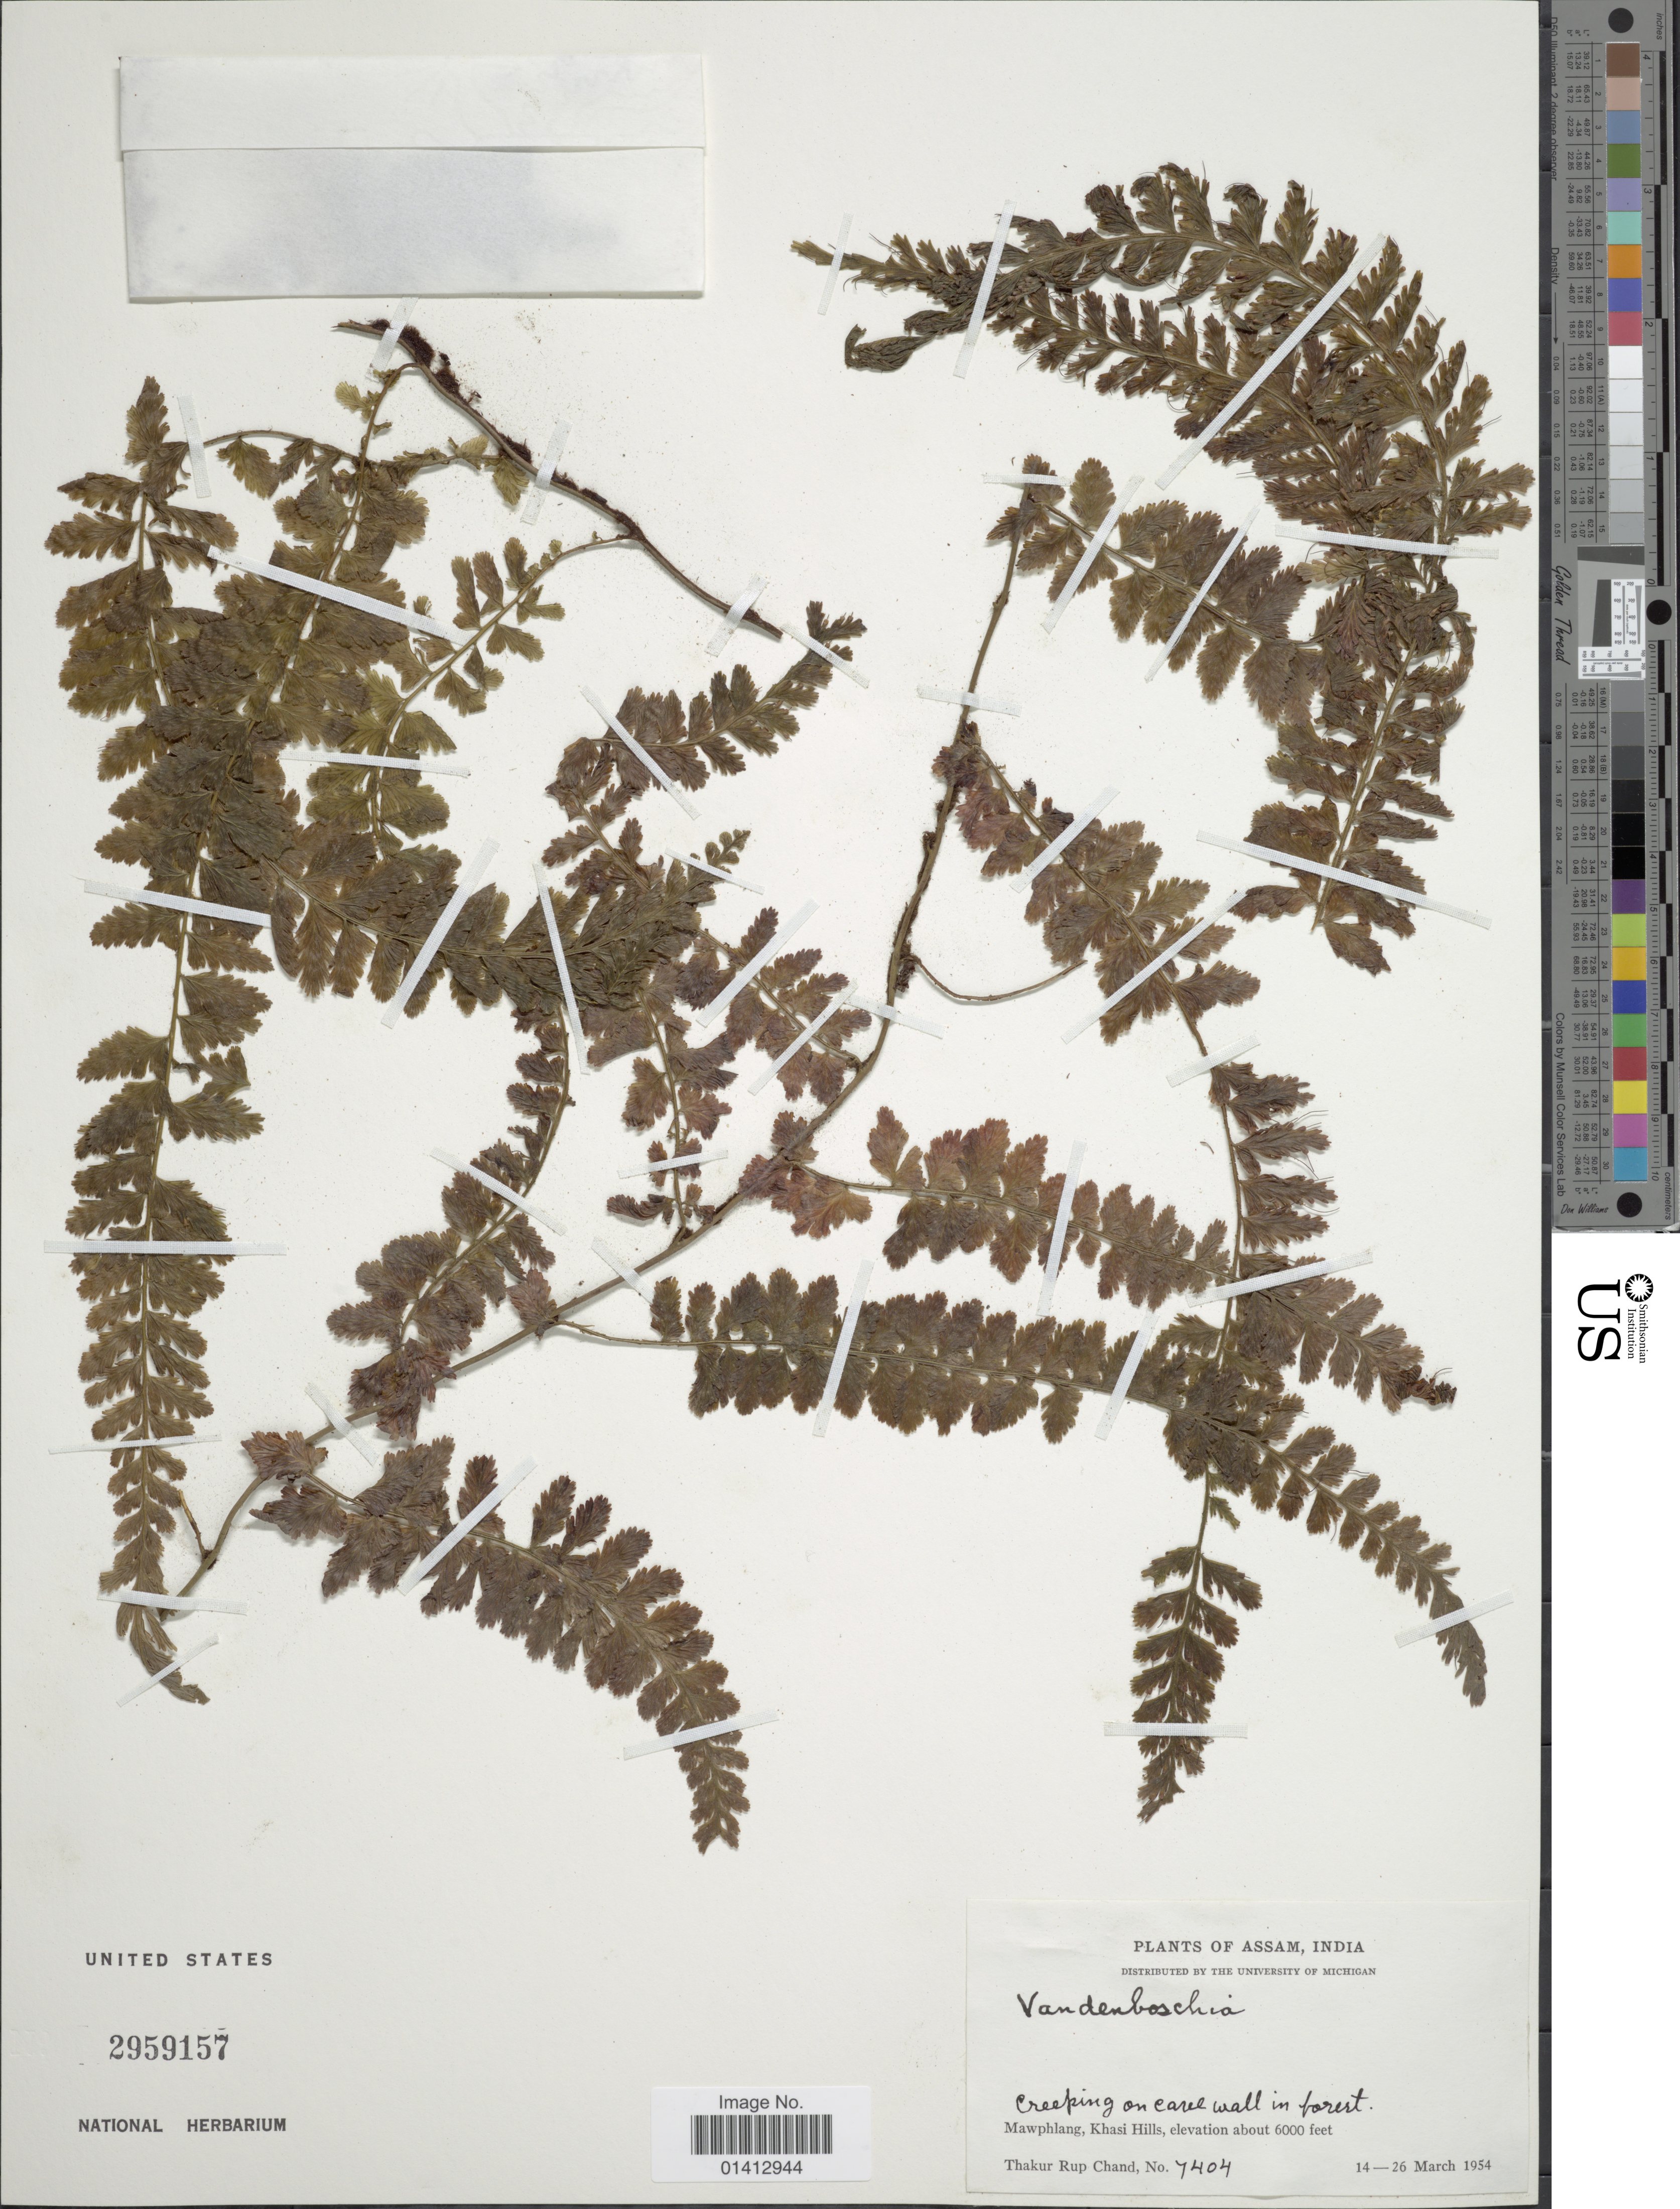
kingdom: Plantae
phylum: Tracheophyta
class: Polypodiopsida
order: Hymenophyllales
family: Hymenophyllaceae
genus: Crepidomanes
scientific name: Crepidomanes sp.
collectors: T. R. Chand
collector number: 7404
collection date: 1954-03-14/1954-03-26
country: India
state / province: Meghalaya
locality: Mawphlang, Khasi Hills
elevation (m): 1829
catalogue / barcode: US 2959157